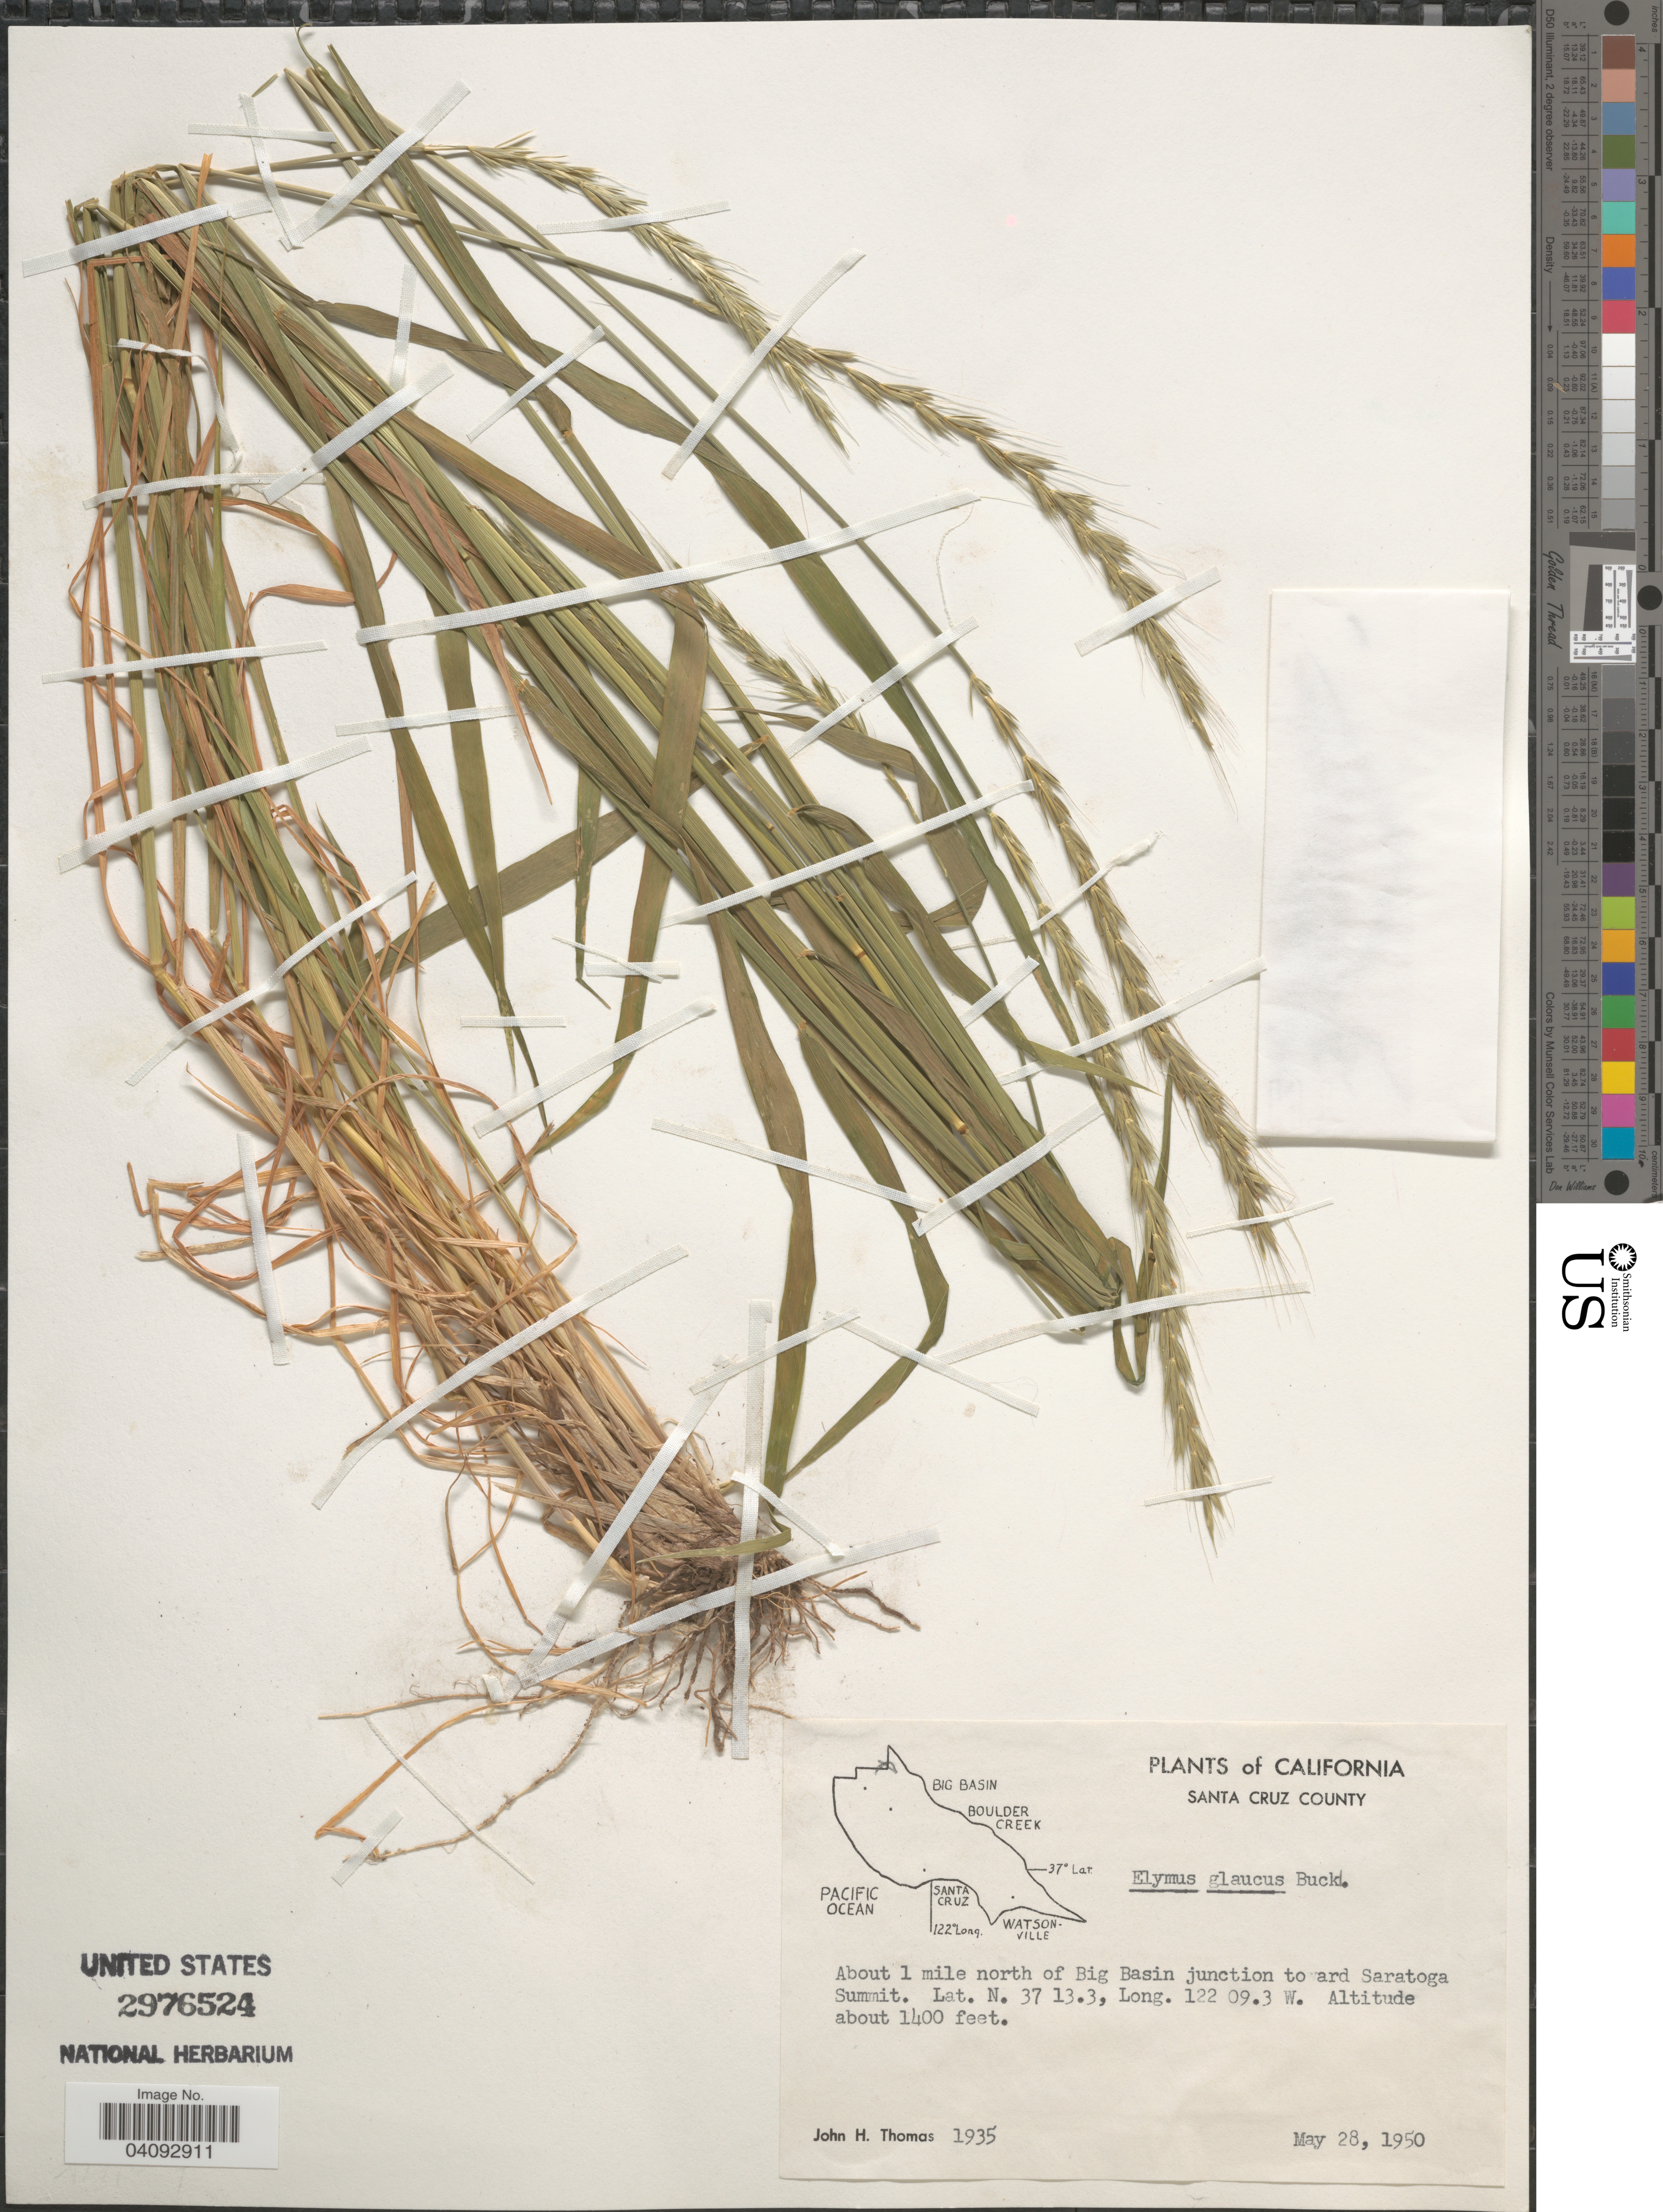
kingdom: Plantae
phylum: Tracheophyta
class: Liliopsida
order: Poales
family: Poaceae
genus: Elymus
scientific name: Elymus glaucus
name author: Buckley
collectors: J. H. Thomas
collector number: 1935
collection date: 1950-05-28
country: United States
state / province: California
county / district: Santa Cruz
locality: Santa Cruz County. About 1 mile north of Big Basin junction toward Saratoga Summit.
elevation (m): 427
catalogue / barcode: US 2976524